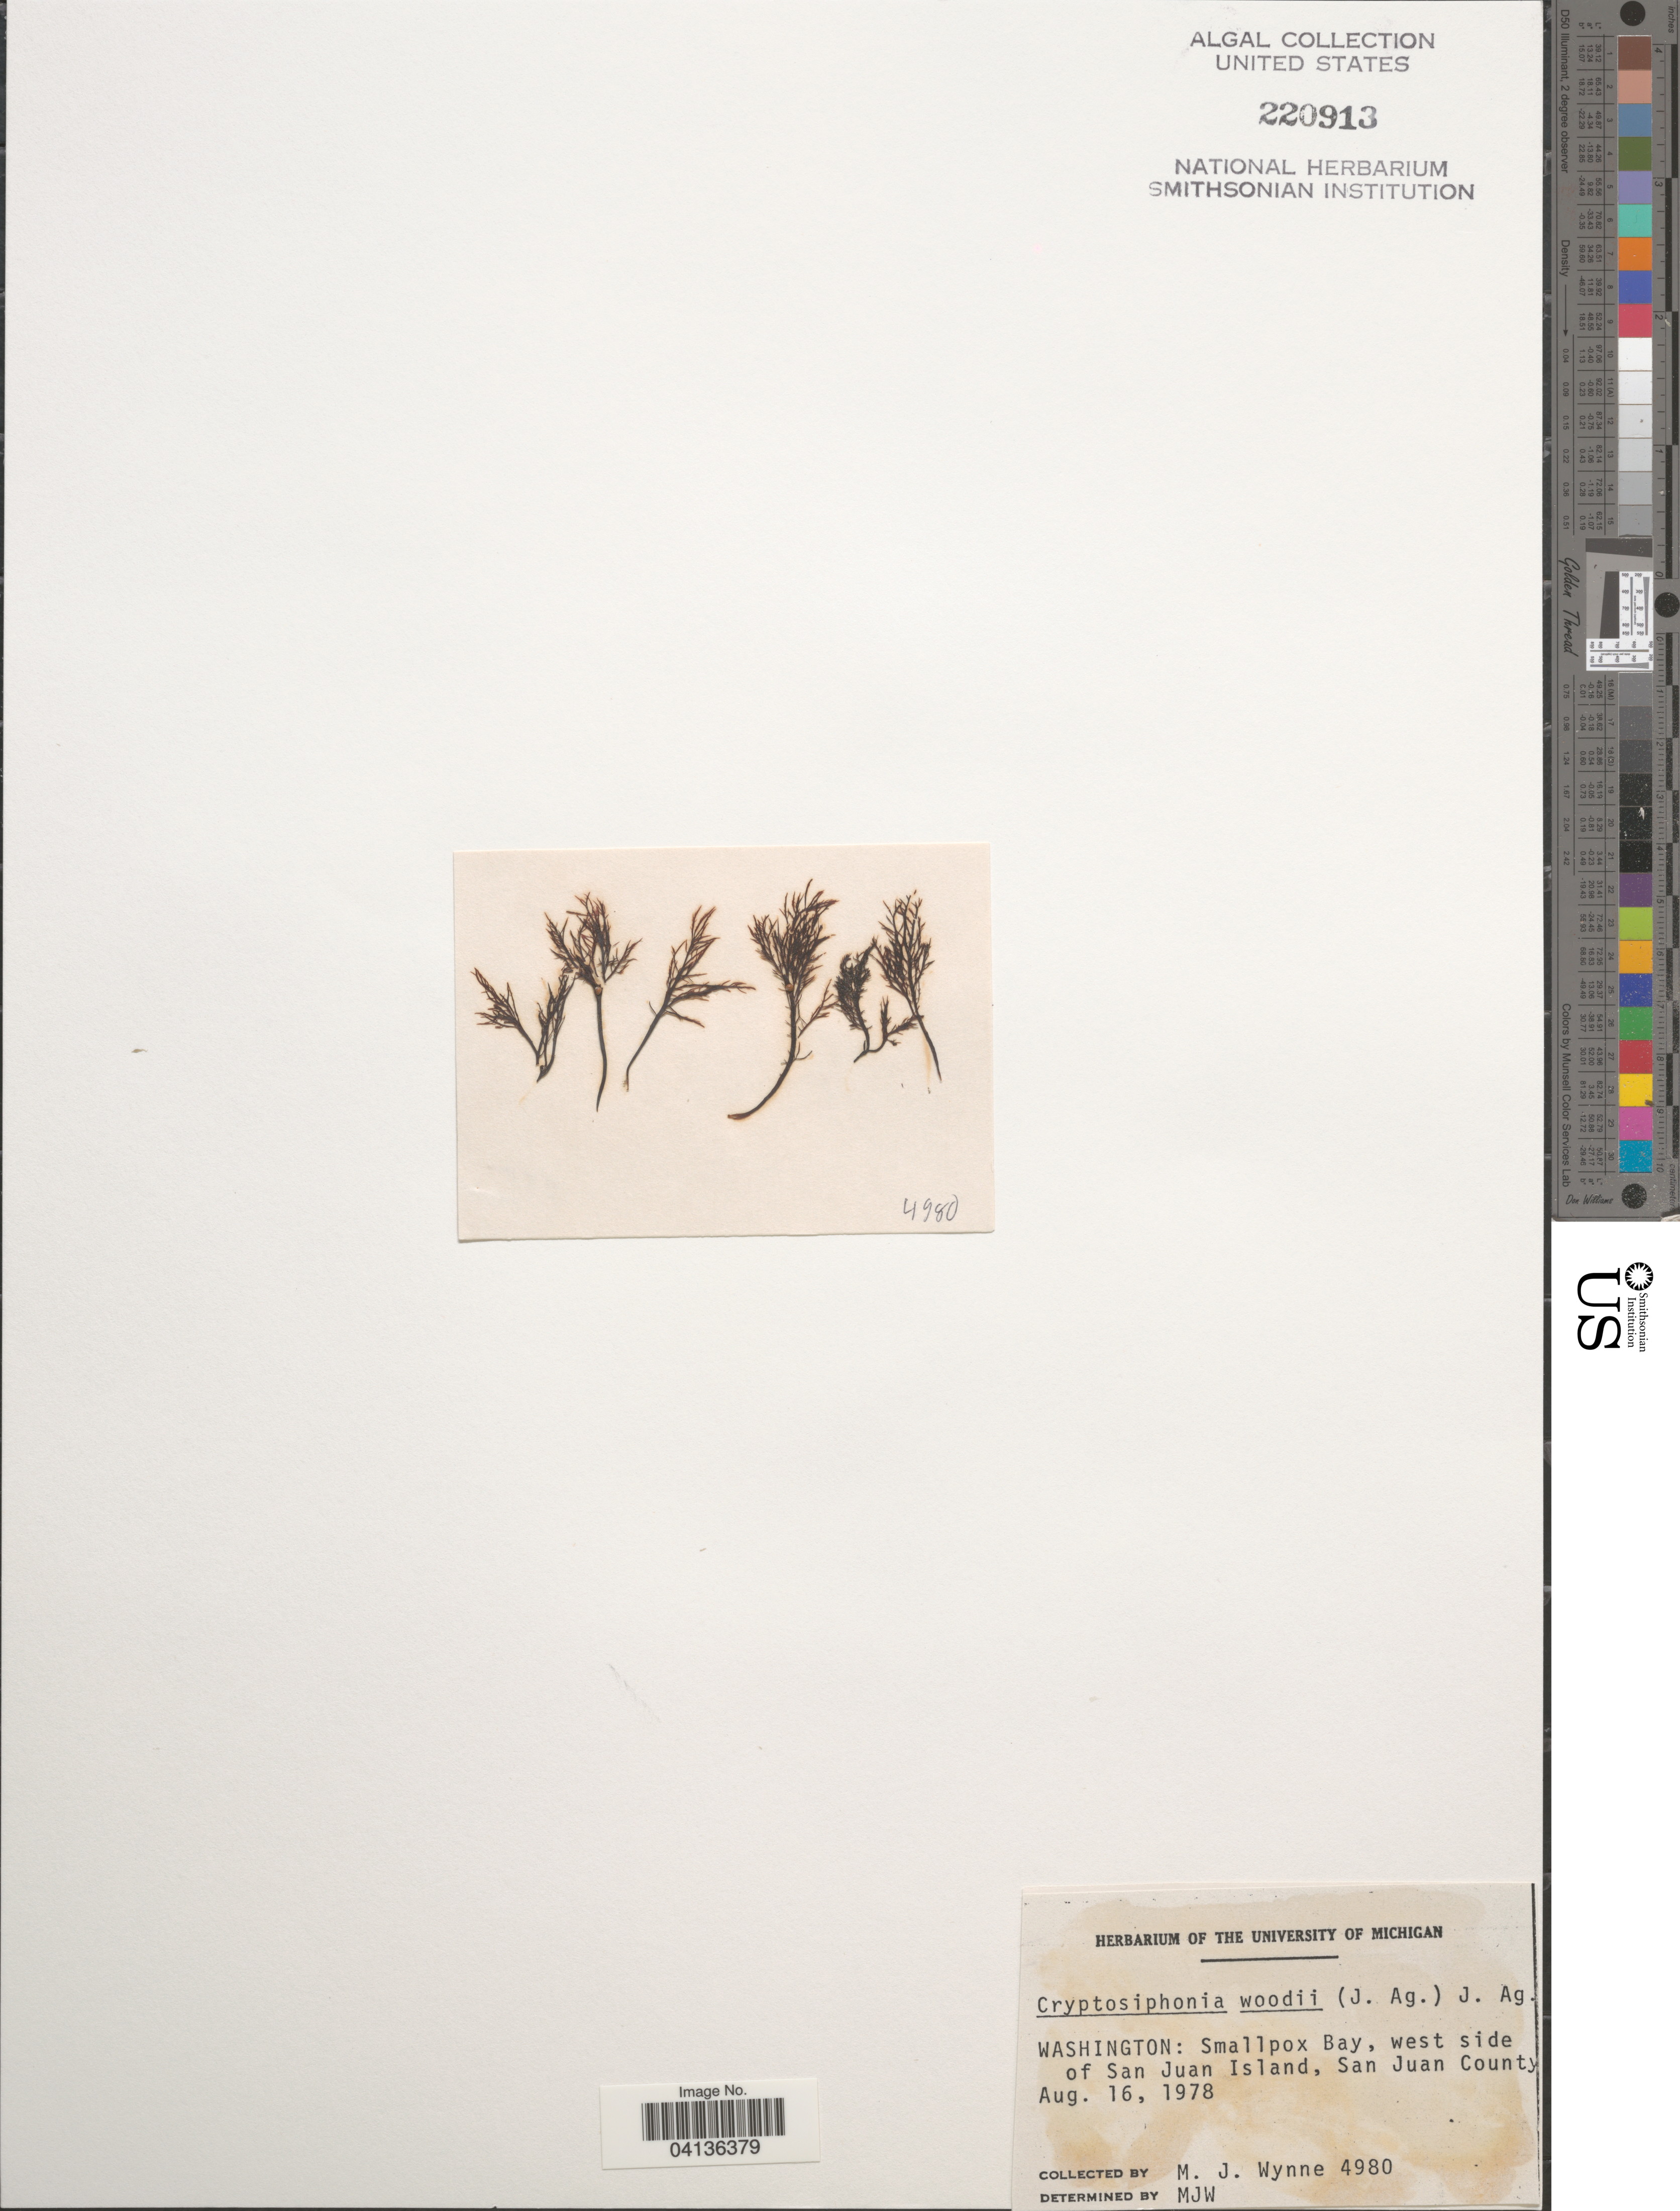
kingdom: Plantae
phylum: Rhodophyta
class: Florideophyceae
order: Gigartinales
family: Dumontiaceae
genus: Cryptosiphonia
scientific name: Cryptosiphonia woodii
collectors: M.J. Wynne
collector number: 4980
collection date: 1978-08-16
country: United States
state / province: Washington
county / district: San Juan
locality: Smallpox Bay, west side of San Juan Island, San Juan County.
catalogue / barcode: US 220913